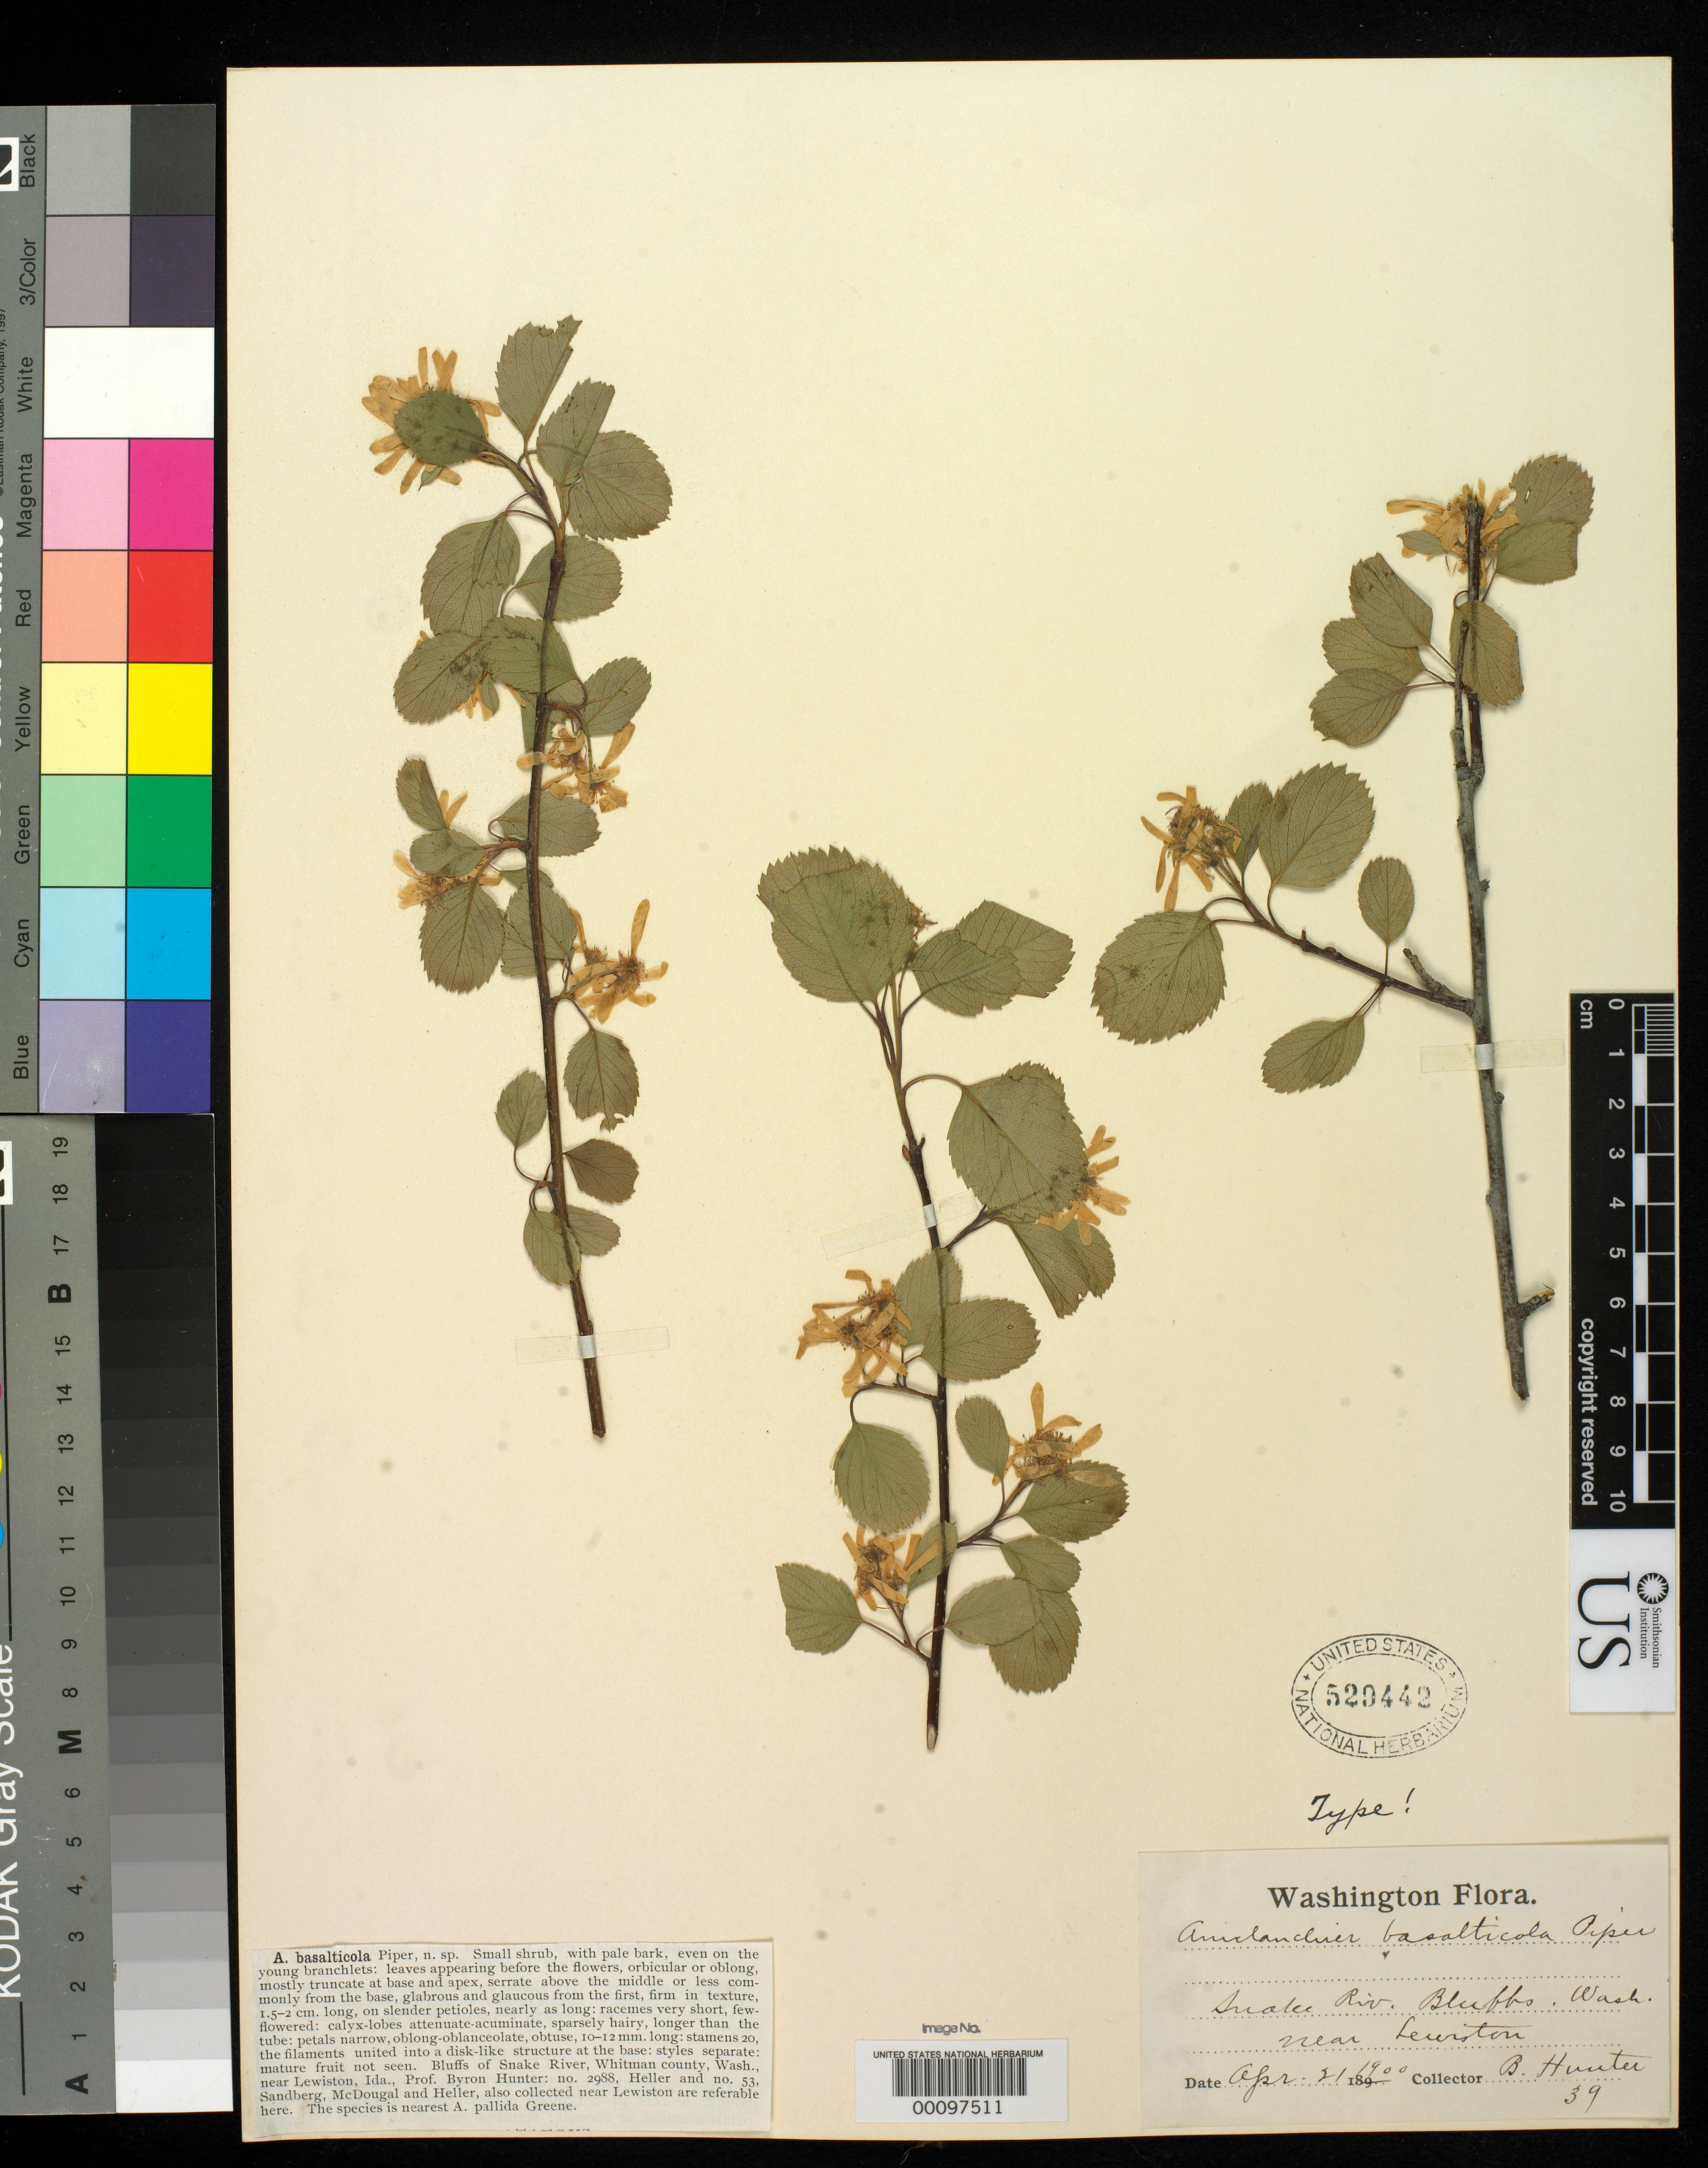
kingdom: Plantae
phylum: Tracheophyta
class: Magnoliopsida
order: Rosales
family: Rosaceae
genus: Amelanchier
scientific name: Amelanchier basalticola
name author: Piper in Piper & Beattie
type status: Type Collection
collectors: B. Hunter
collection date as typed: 21 Apr 1900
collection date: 1900-04-21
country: United States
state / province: Washington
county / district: Whitman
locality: Snake River; Lewiston, Idaho.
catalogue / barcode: US 529442